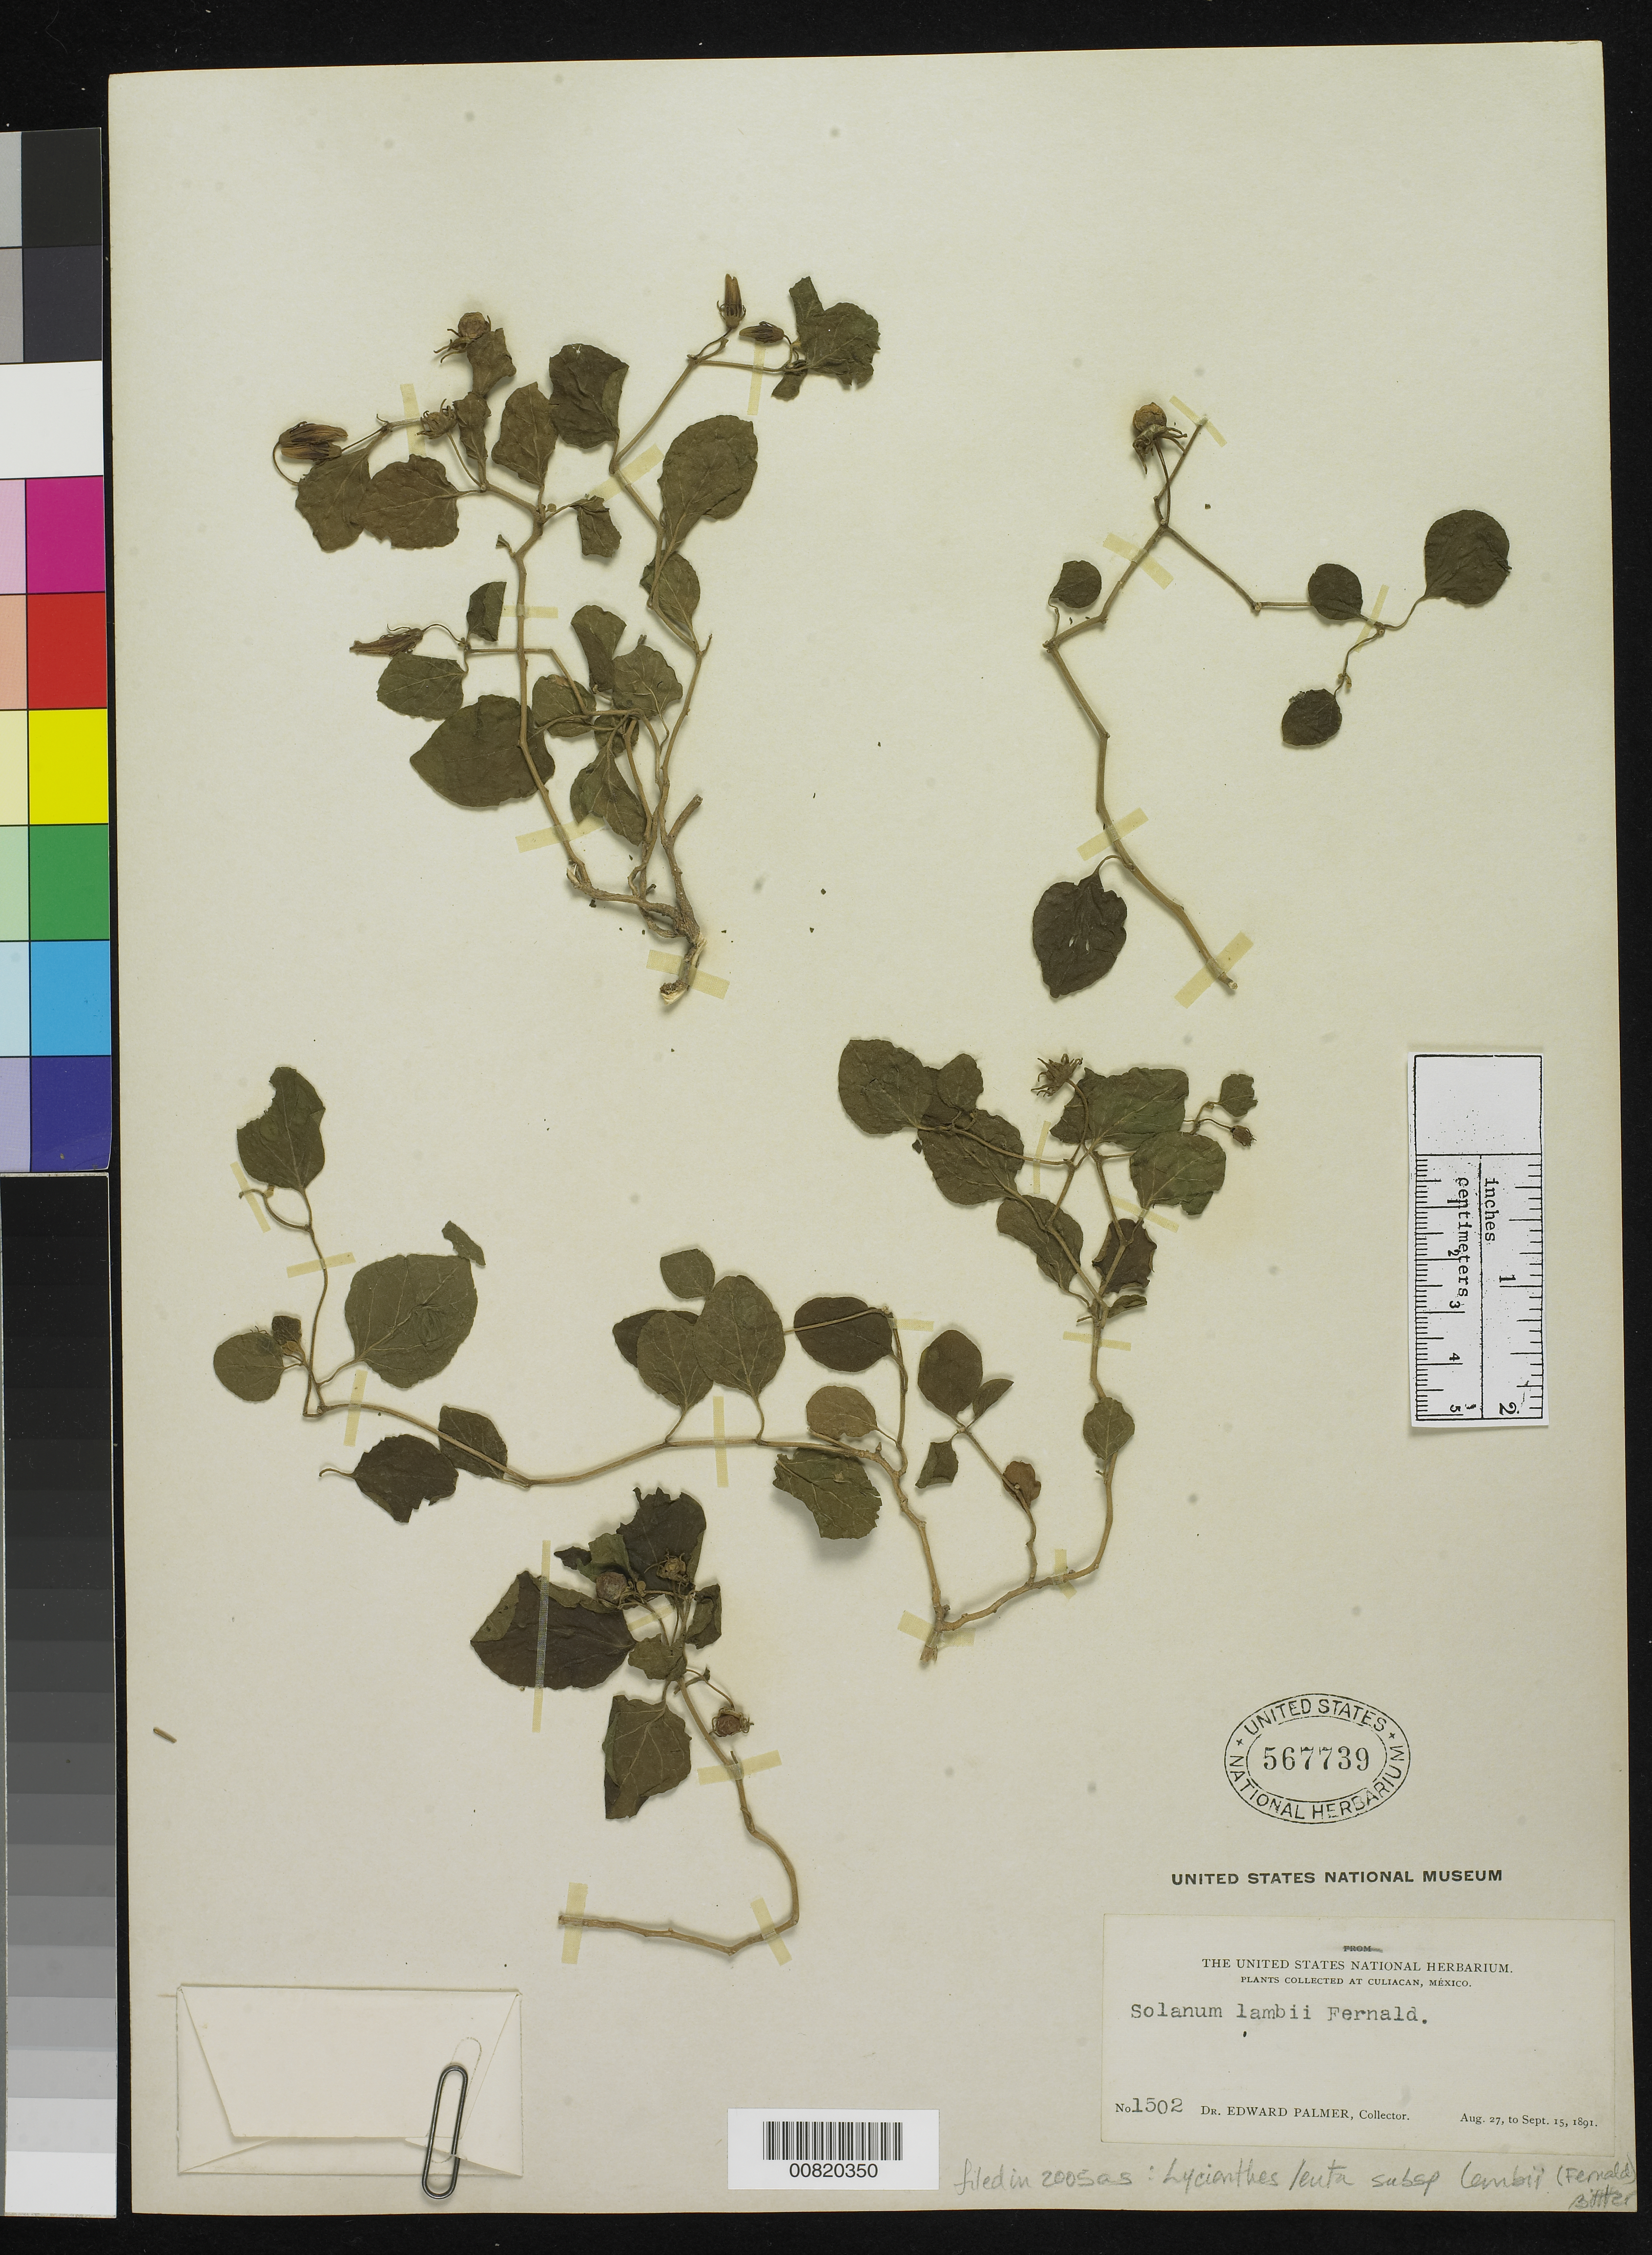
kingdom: Plantae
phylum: Tracheophyta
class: Magnoliopsida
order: Solanales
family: Solanaceae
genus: Lycianthes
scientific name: Lycianthes lenta subsp. lambii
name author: (Fernald) Bitter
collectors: E. Palmer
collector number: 1502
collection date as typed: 27 Aug 1891 to 15 Sep 1891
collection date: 1891-08-27/1891-09-15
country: Mexico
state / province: Sinaloa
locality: Culiacan, Sinaloa.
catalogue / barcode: US 567739